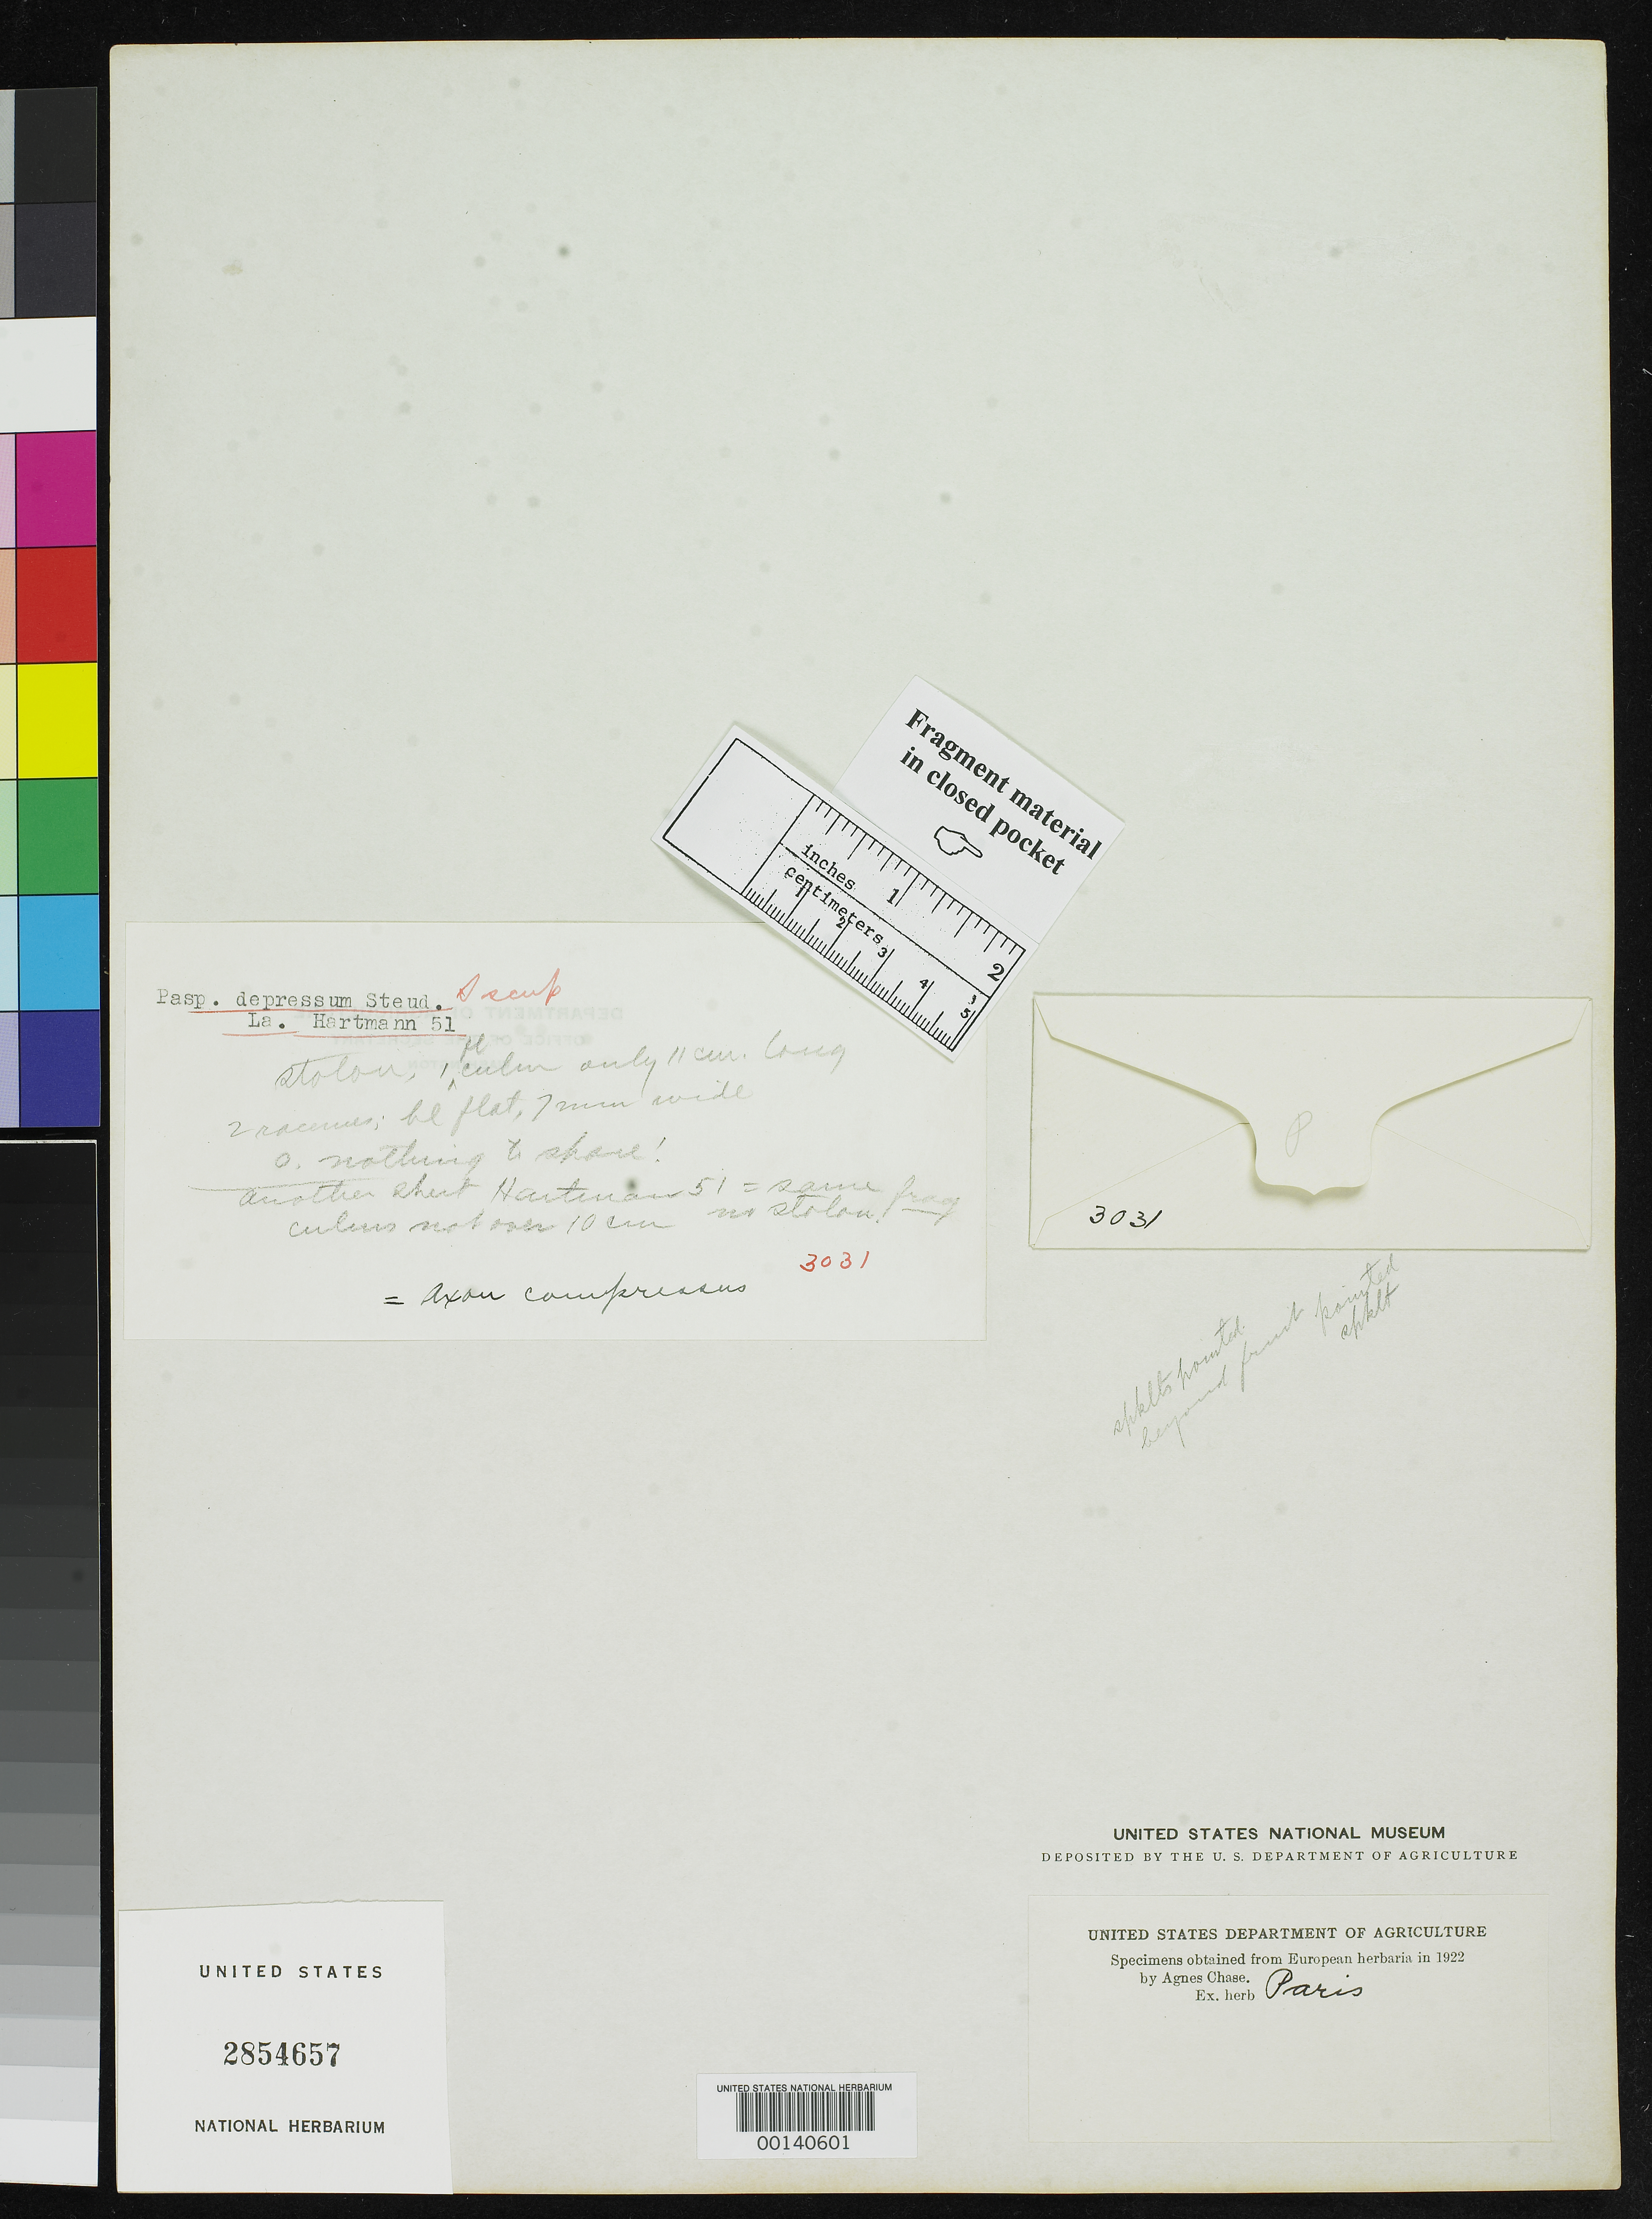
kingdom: Plantae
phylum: Tracheophyta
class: Liliopsida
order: Poales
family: Poaceae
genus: Paspalum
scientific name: Paspalum depressum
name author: Steud.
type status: Type Fragment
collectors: F. von Hartmann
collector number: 51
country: United States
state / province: Louisiana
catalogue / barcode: US 2854657